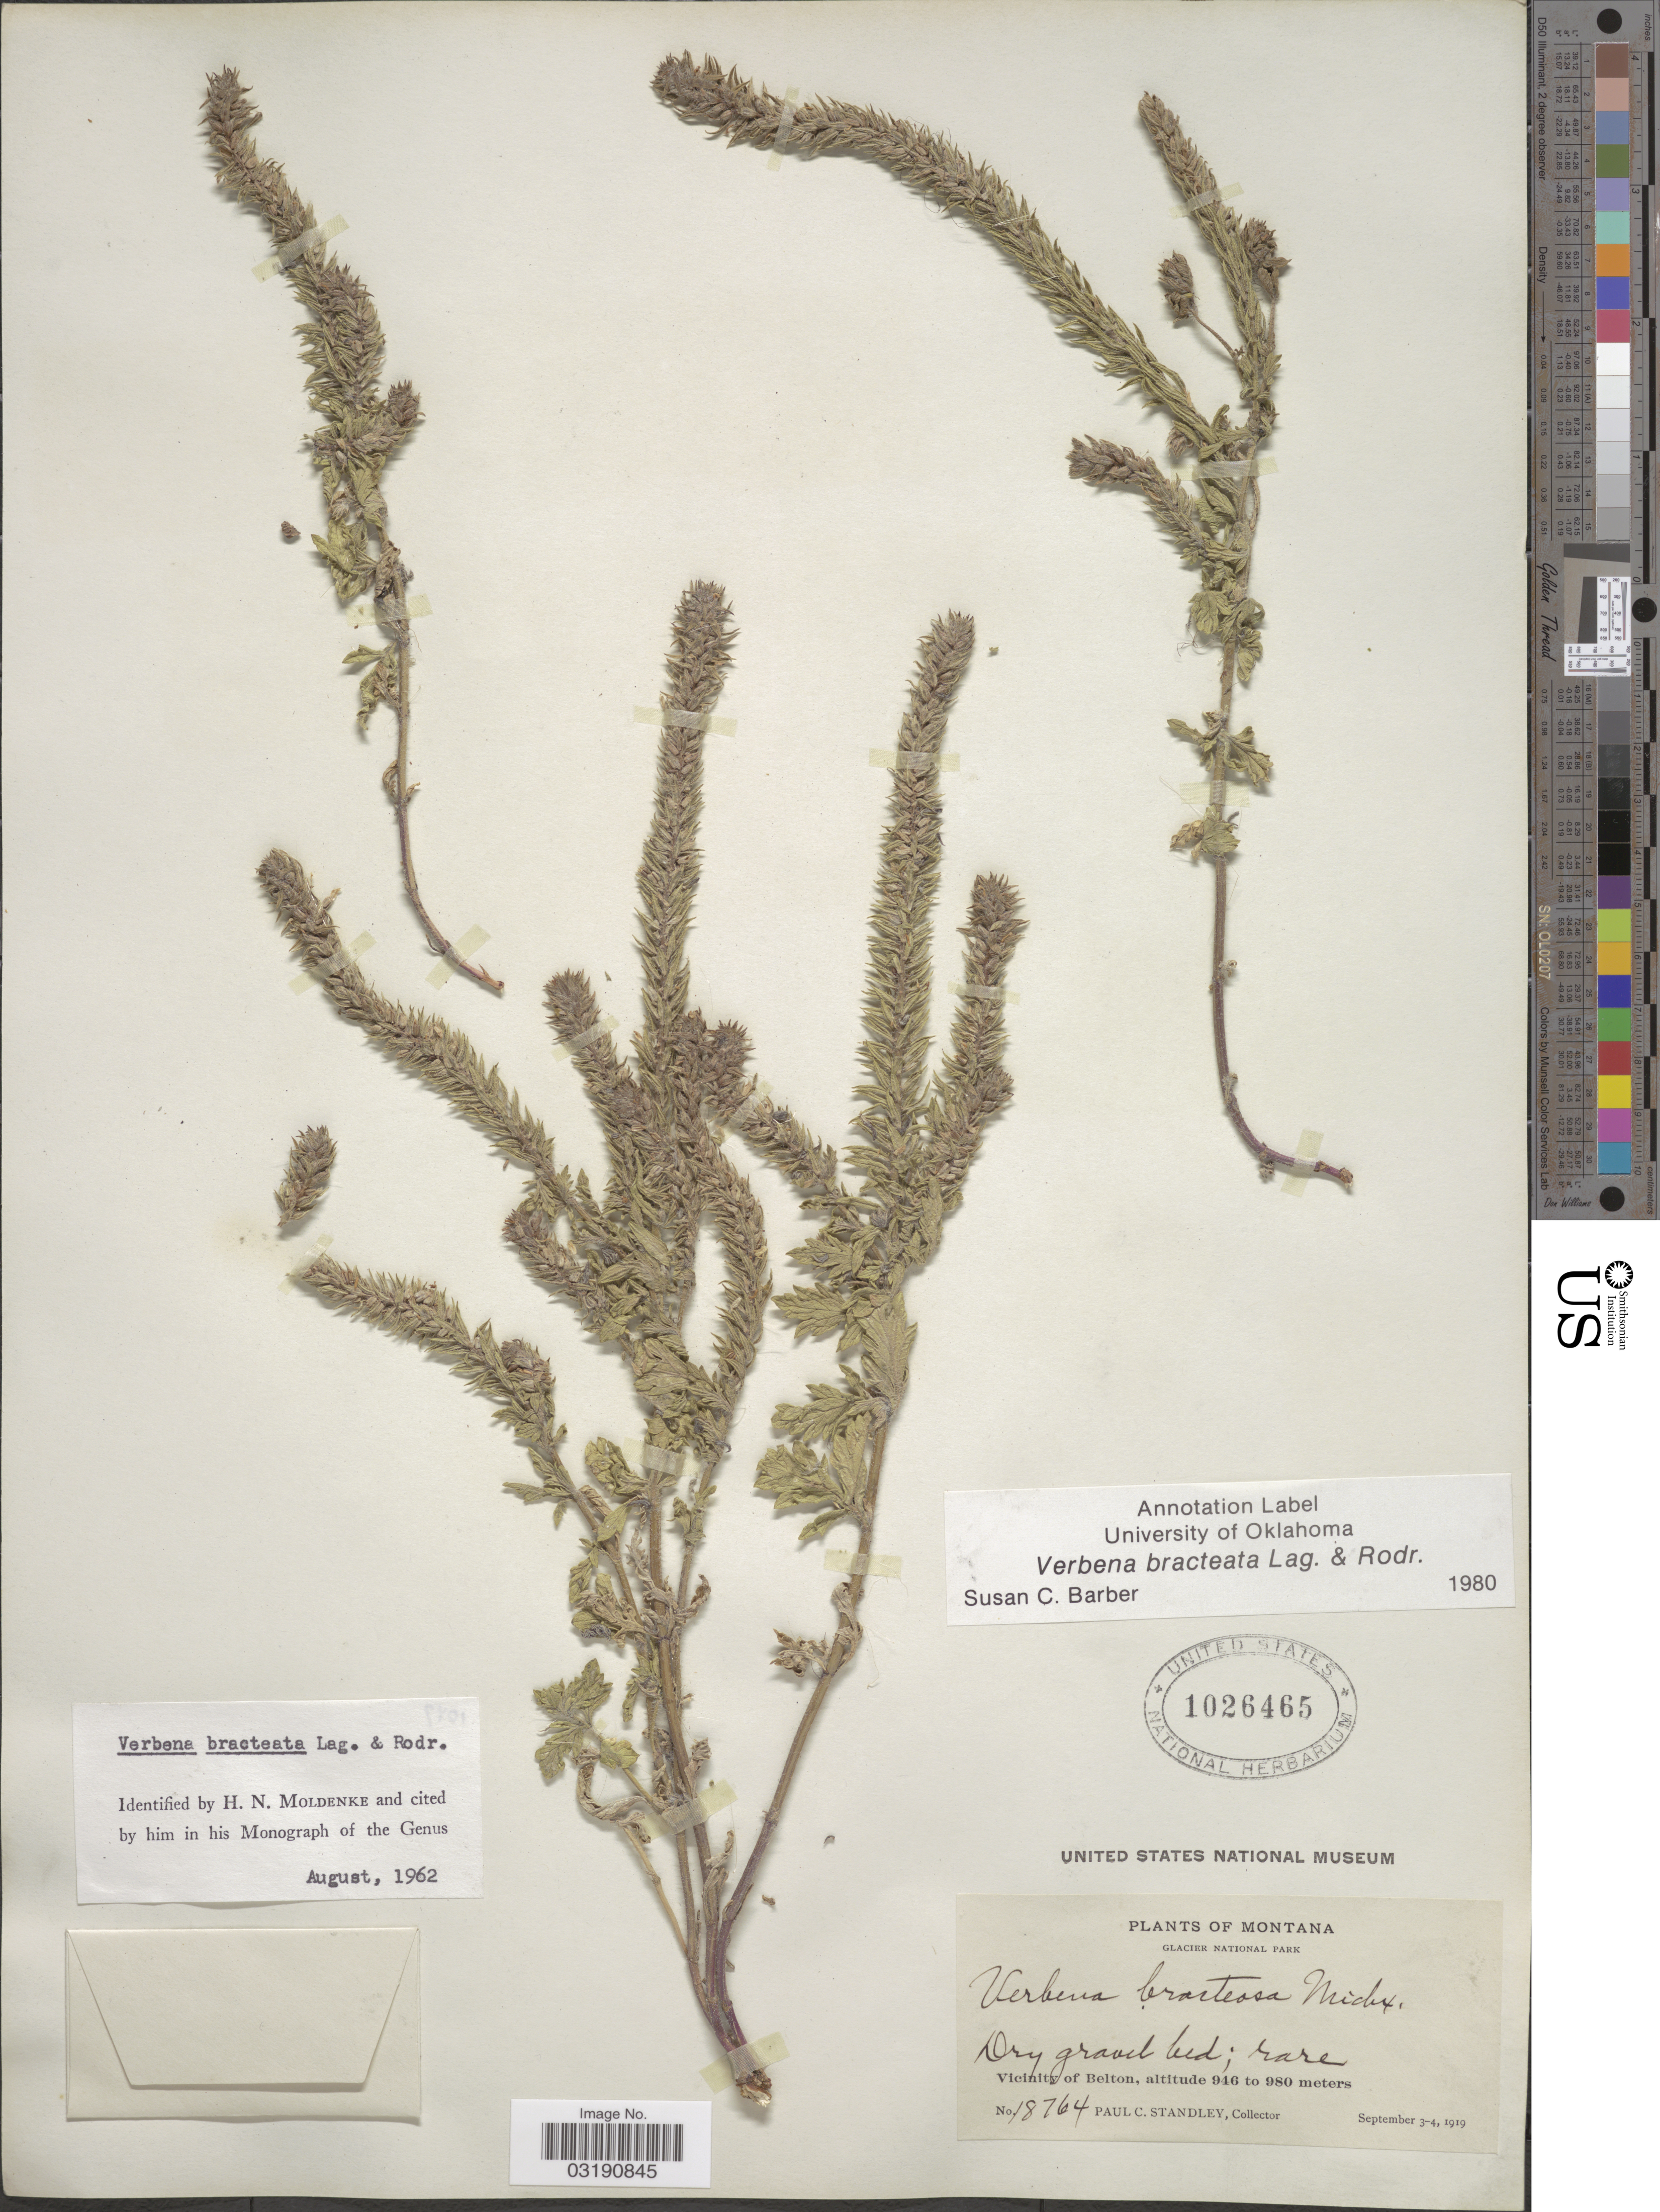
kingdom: Plantae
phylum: Tracheophyta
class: Magnoliopsida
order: Lamiales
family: Verbenaceae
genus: Verbena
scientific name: Verbena bracteata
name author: Cav. ex Lag. & Rodr.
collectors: P. C. Standley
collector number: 18764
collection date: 1919-09-03/1919-09-04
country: United States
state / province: Montana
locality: Glacier National Park. Vicinity of Belton.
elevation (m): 946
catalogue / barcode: US 1026465